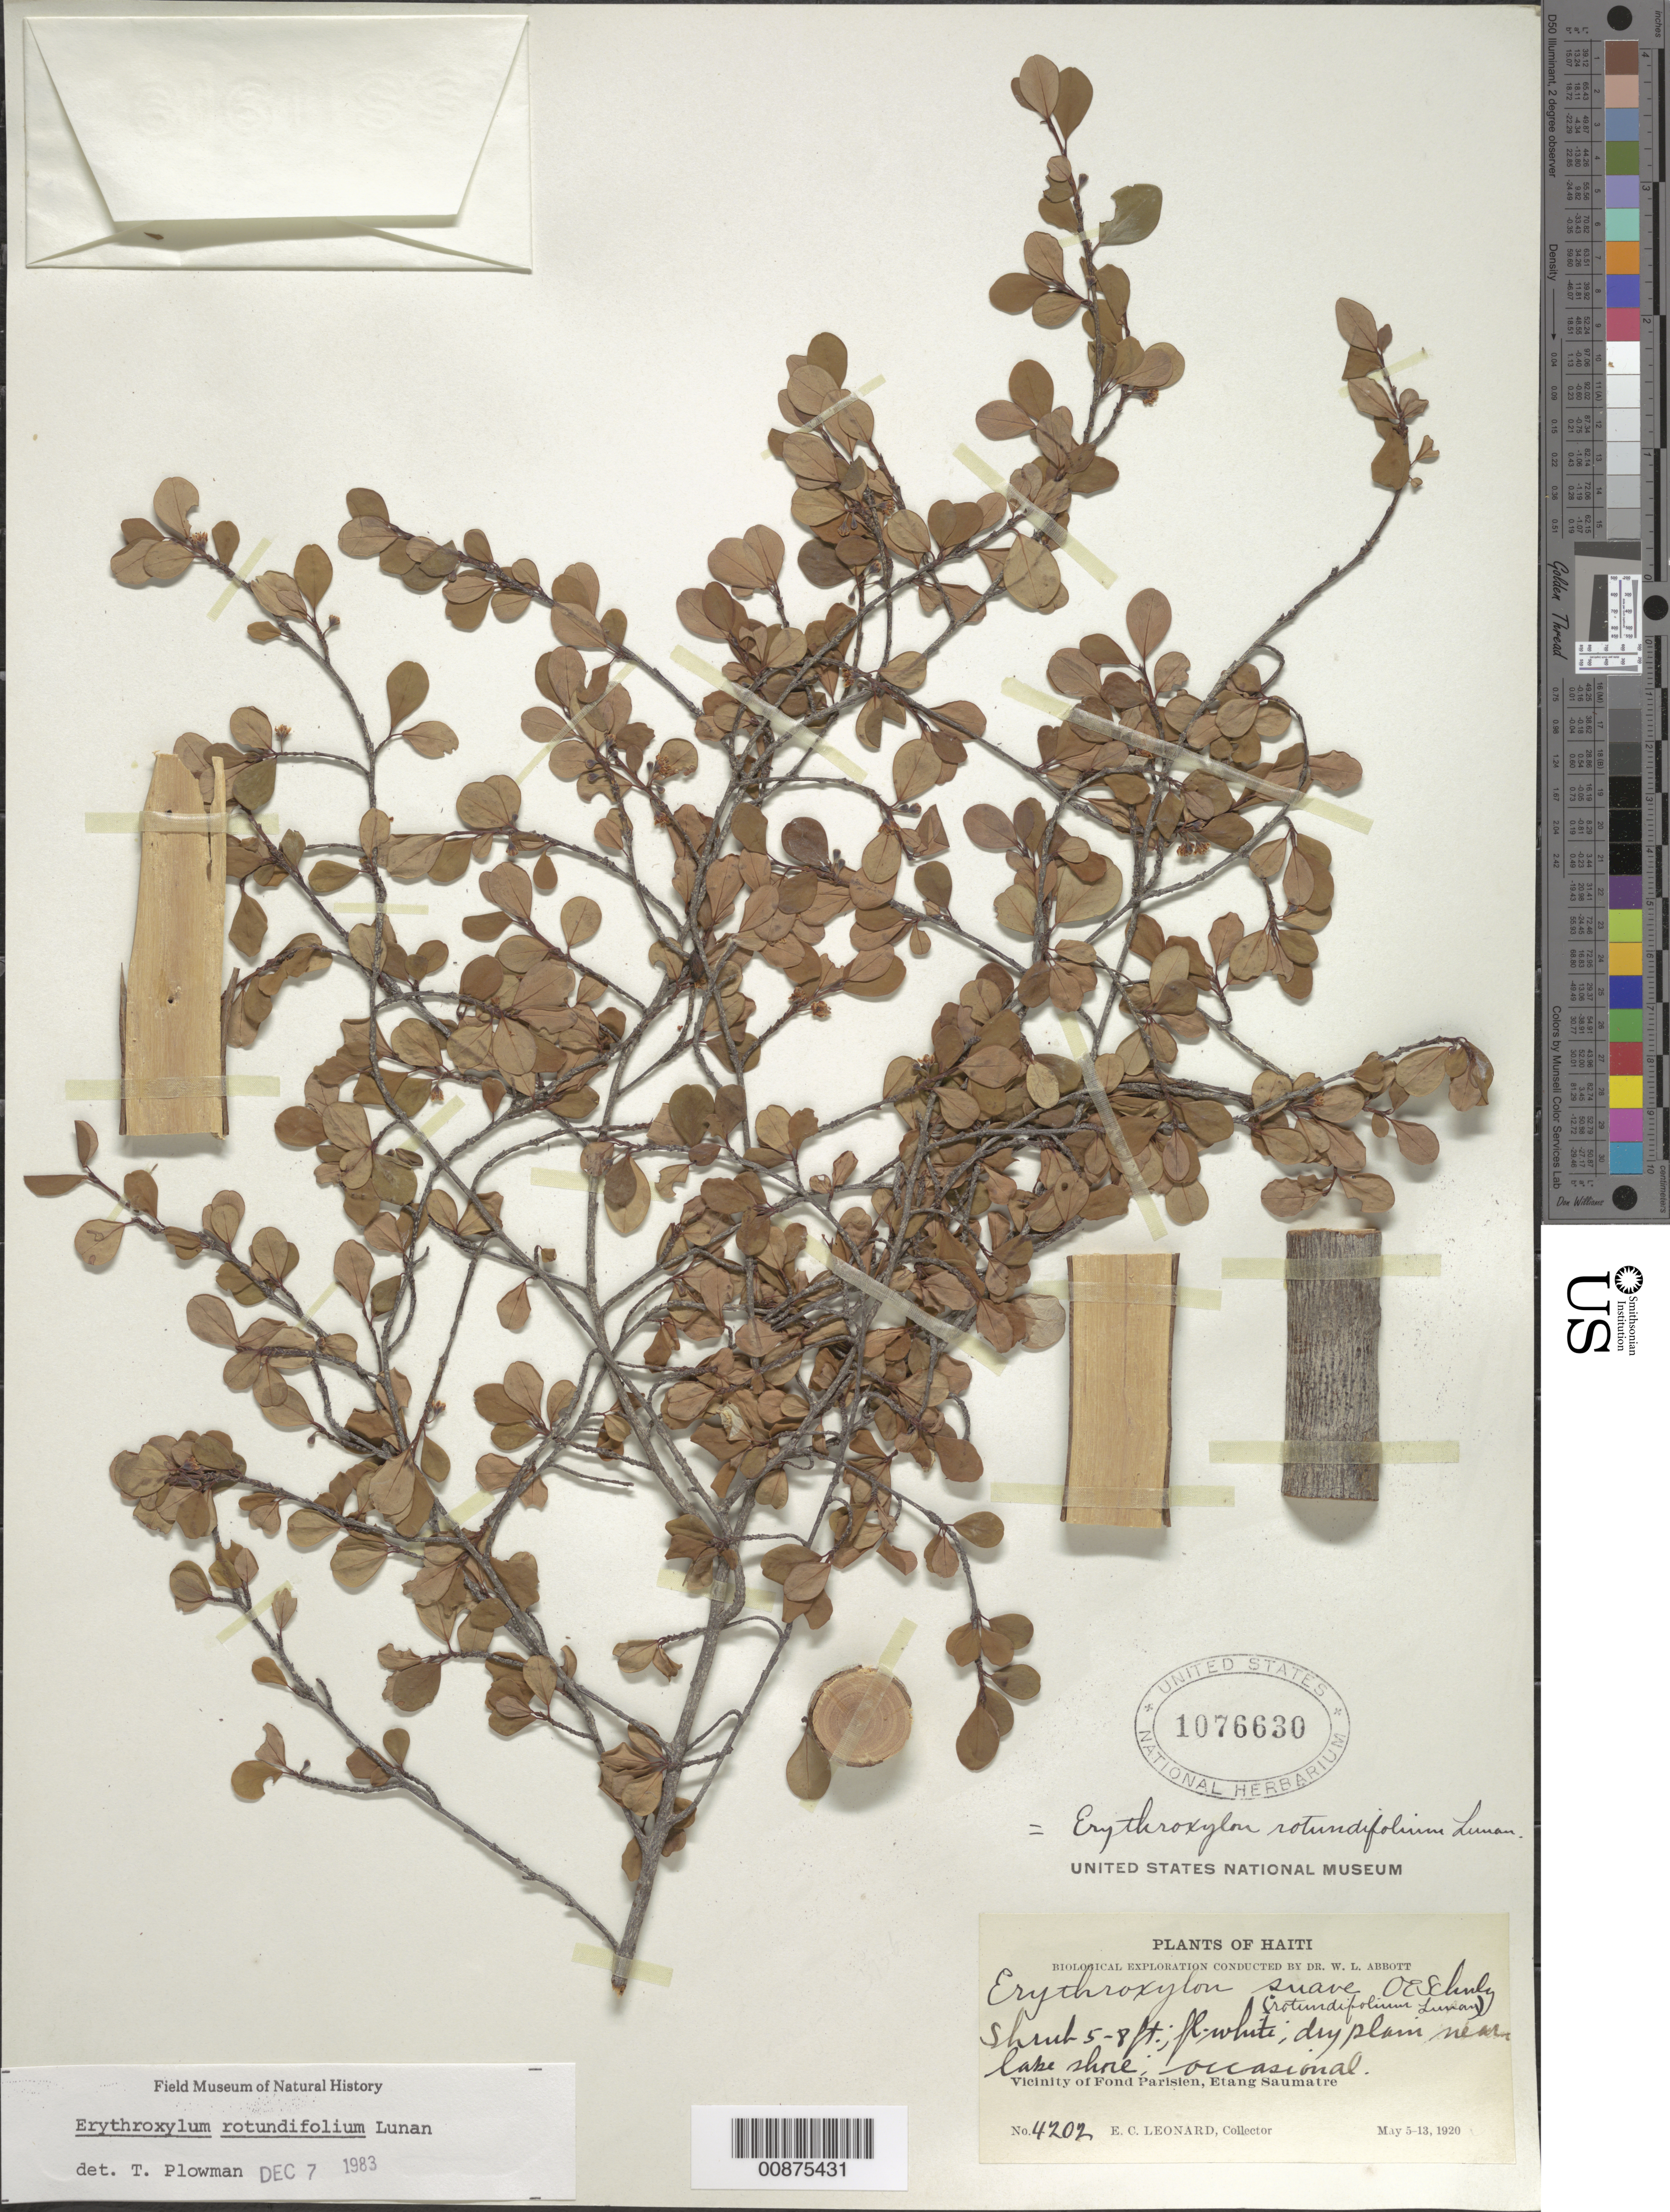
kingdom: Plantae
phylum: Tracheophyta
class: Magnoliopsida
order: Malpighiales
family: Erythroxylaceae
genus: Erythroxylum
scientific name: Erythroxylum rotundifolium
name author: Lunan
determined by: Plowman, Timothy C.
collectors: E. C. Leonard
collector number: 4202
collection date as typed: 05 May 1920 to 13 May 1920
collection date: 1920-05-05/1920-05-13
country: Haiti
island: Hispaniola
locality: Vicinity of Fond Parisien, Etang Saumatre.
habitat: Dry plain near lake shore.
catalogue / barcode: US 1076630